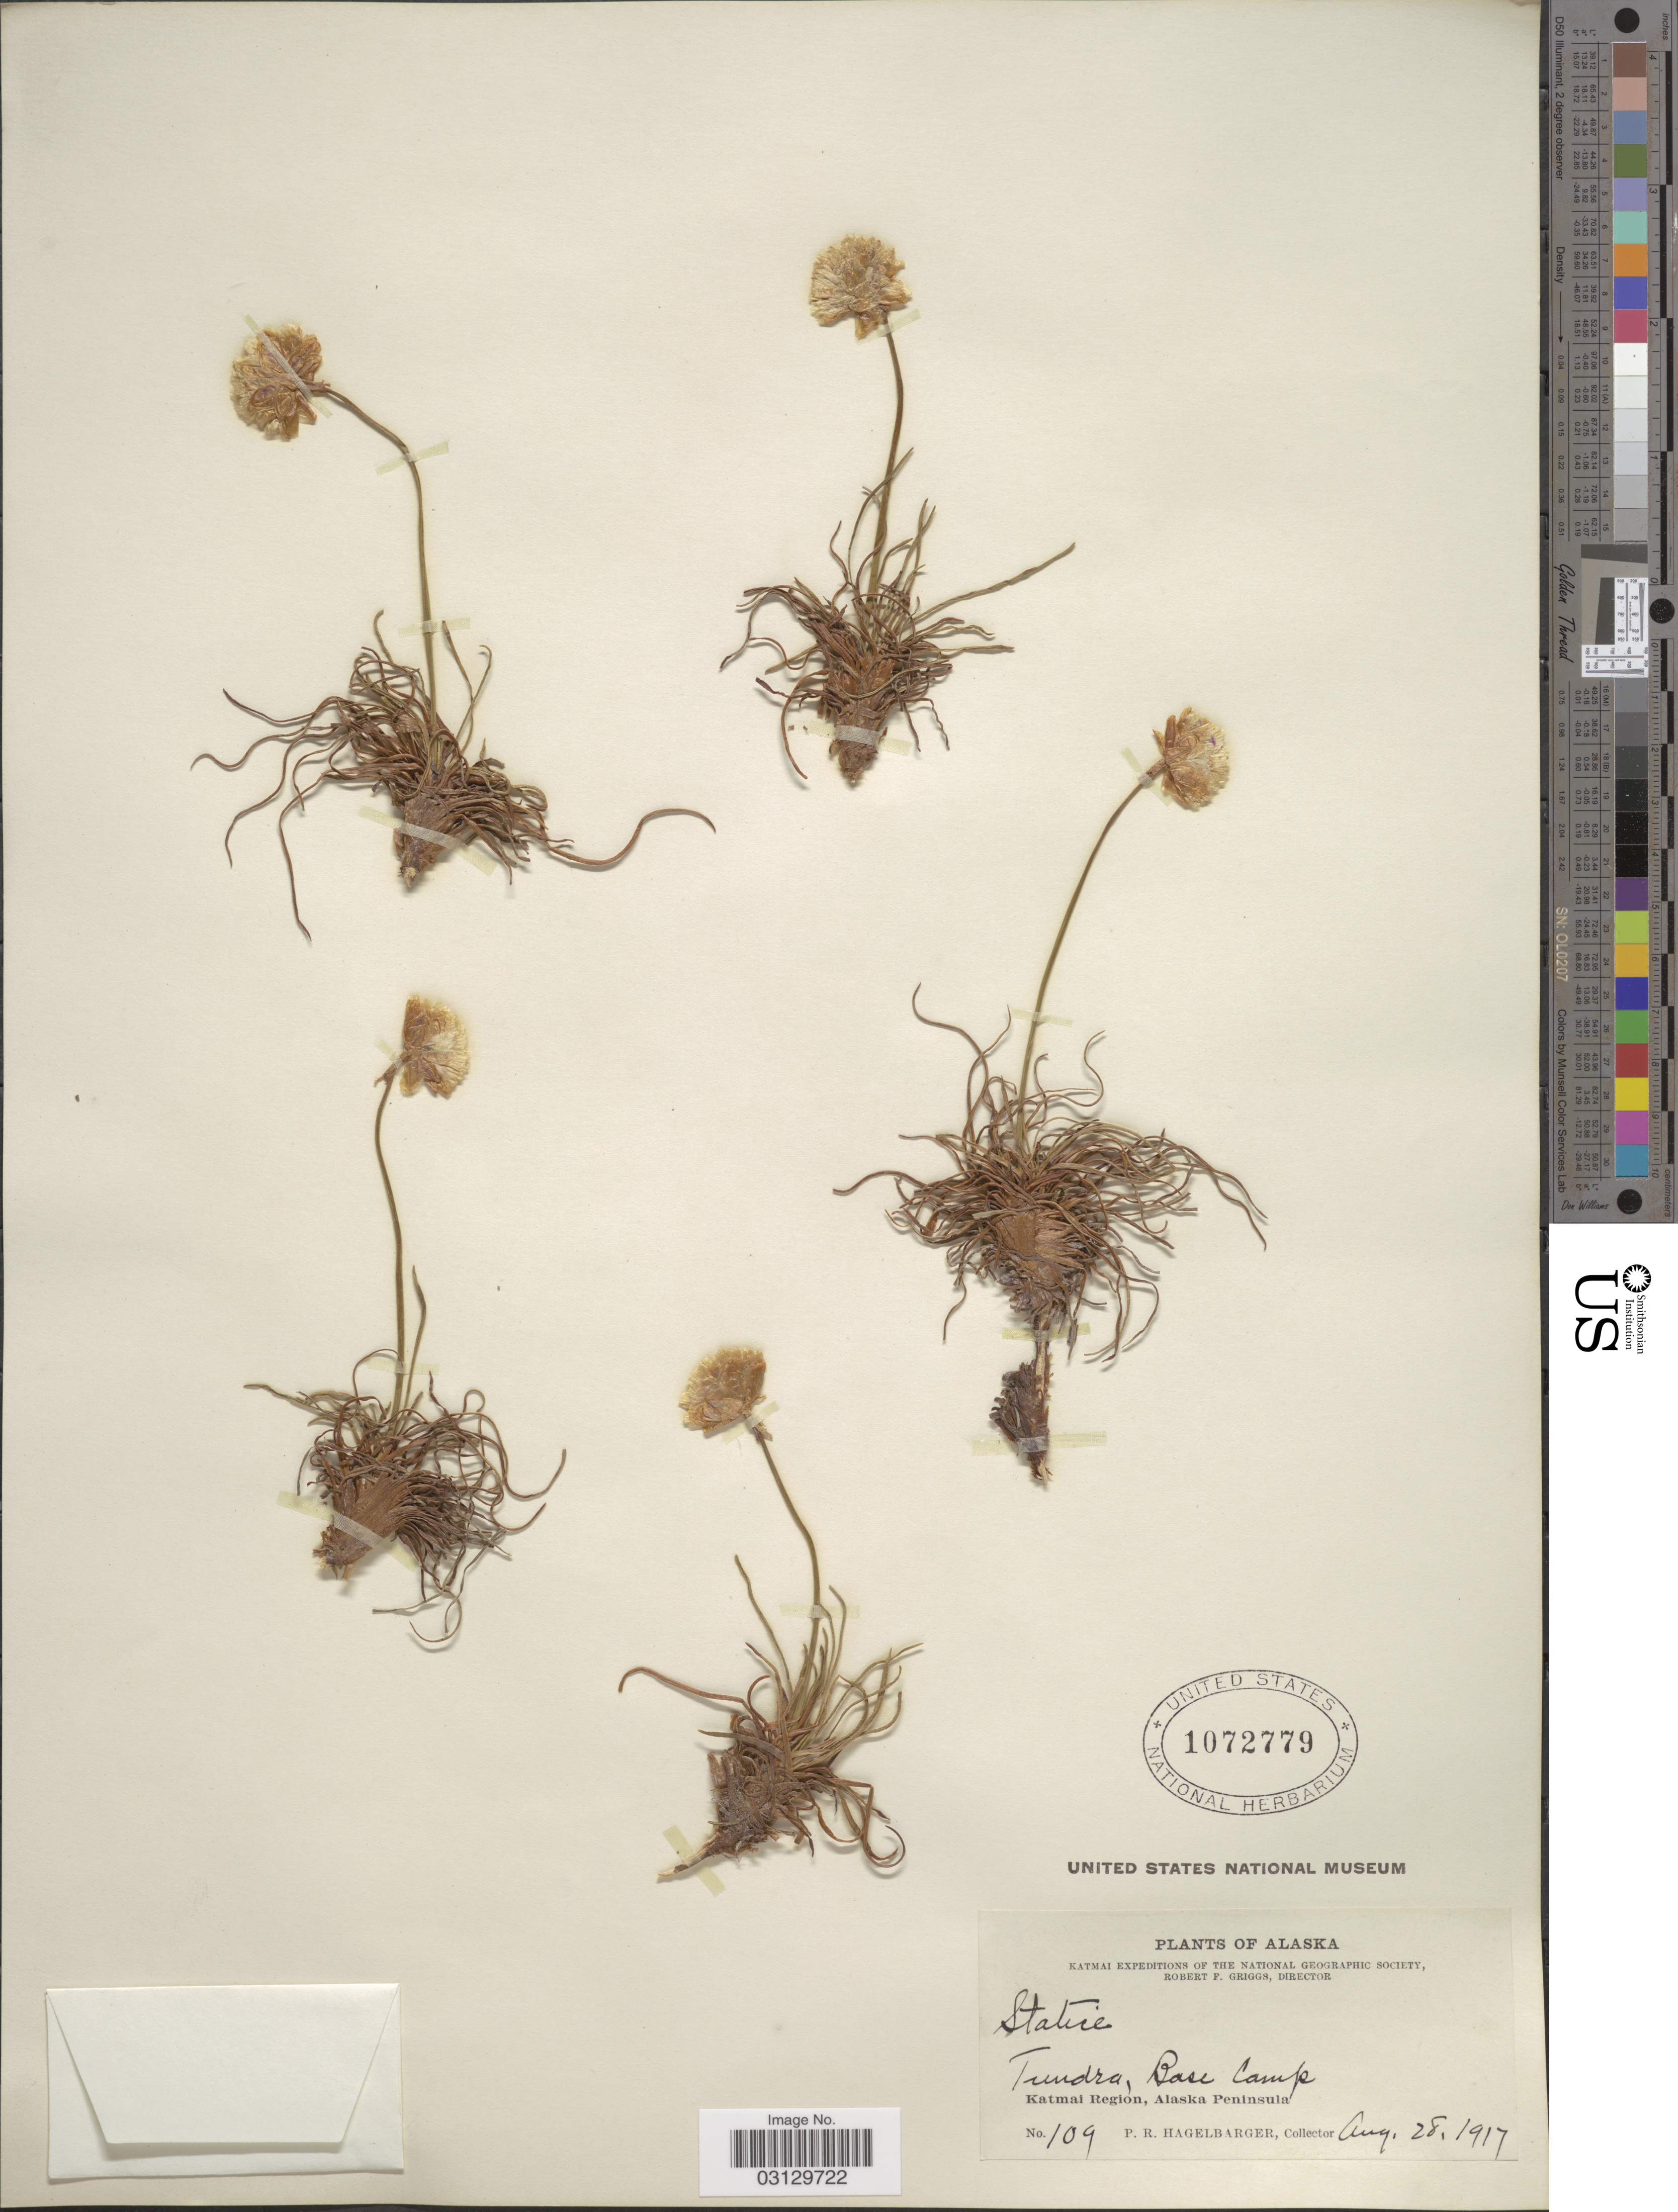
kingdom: Plantae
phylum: Tracheophyta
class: Magnoliopsida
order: Caryophyllales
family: Plumbaginaceae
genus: Armeria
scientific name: Armeria maritima subsp. sibirica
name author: (Turcz. ex Boiss.) Nyman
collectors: P. Hagelbarger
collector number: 109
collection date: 1917-08-28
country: United States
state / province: Alaska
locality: Tundra, Base Camp. Katmai Region, Alaska Peninsula.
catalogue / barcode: US 1072779